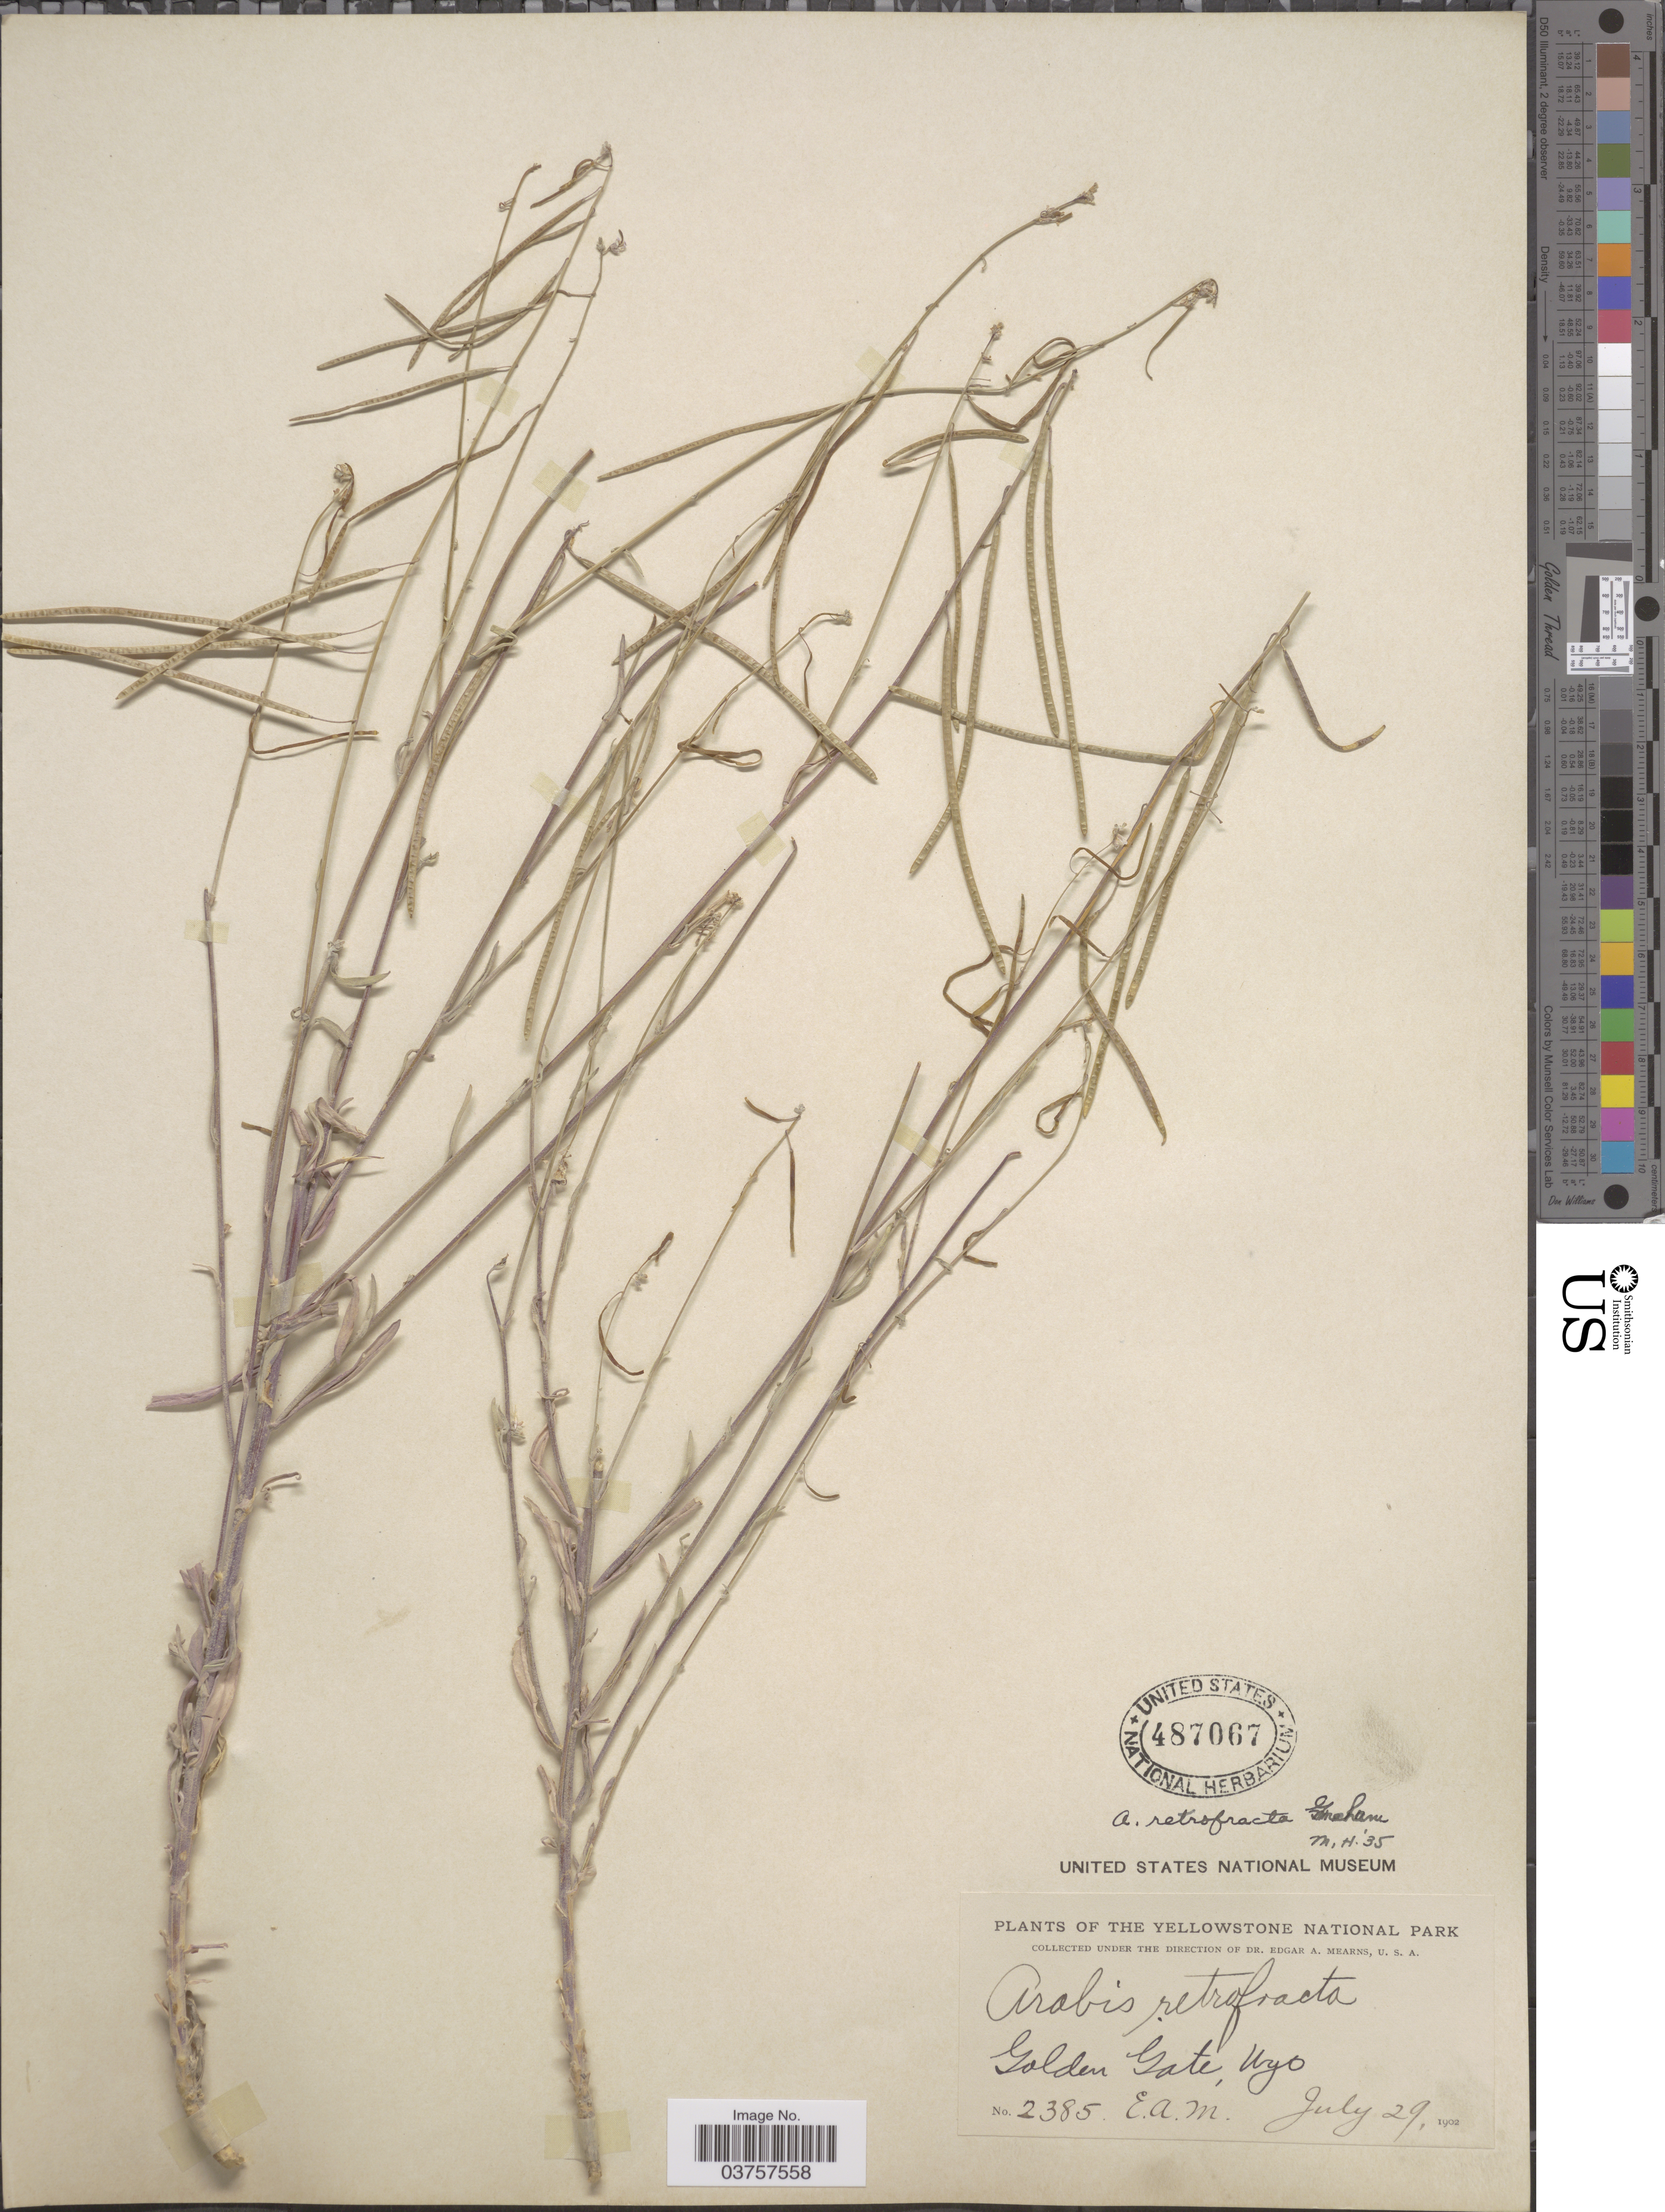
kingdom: Plantae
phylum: Tracheophyta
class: Magnoliopsida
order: Brassicales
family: Brassicaceae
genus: Arabis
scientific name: Arabis holboellii var. retrofracta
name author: Rydb.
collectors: E. A. Mearns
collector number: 2385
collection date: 1902-07-29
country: United States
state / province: Wyoming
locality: The Yellowstone National Park, Golden Gate, Wyo.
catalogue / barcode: US 487067